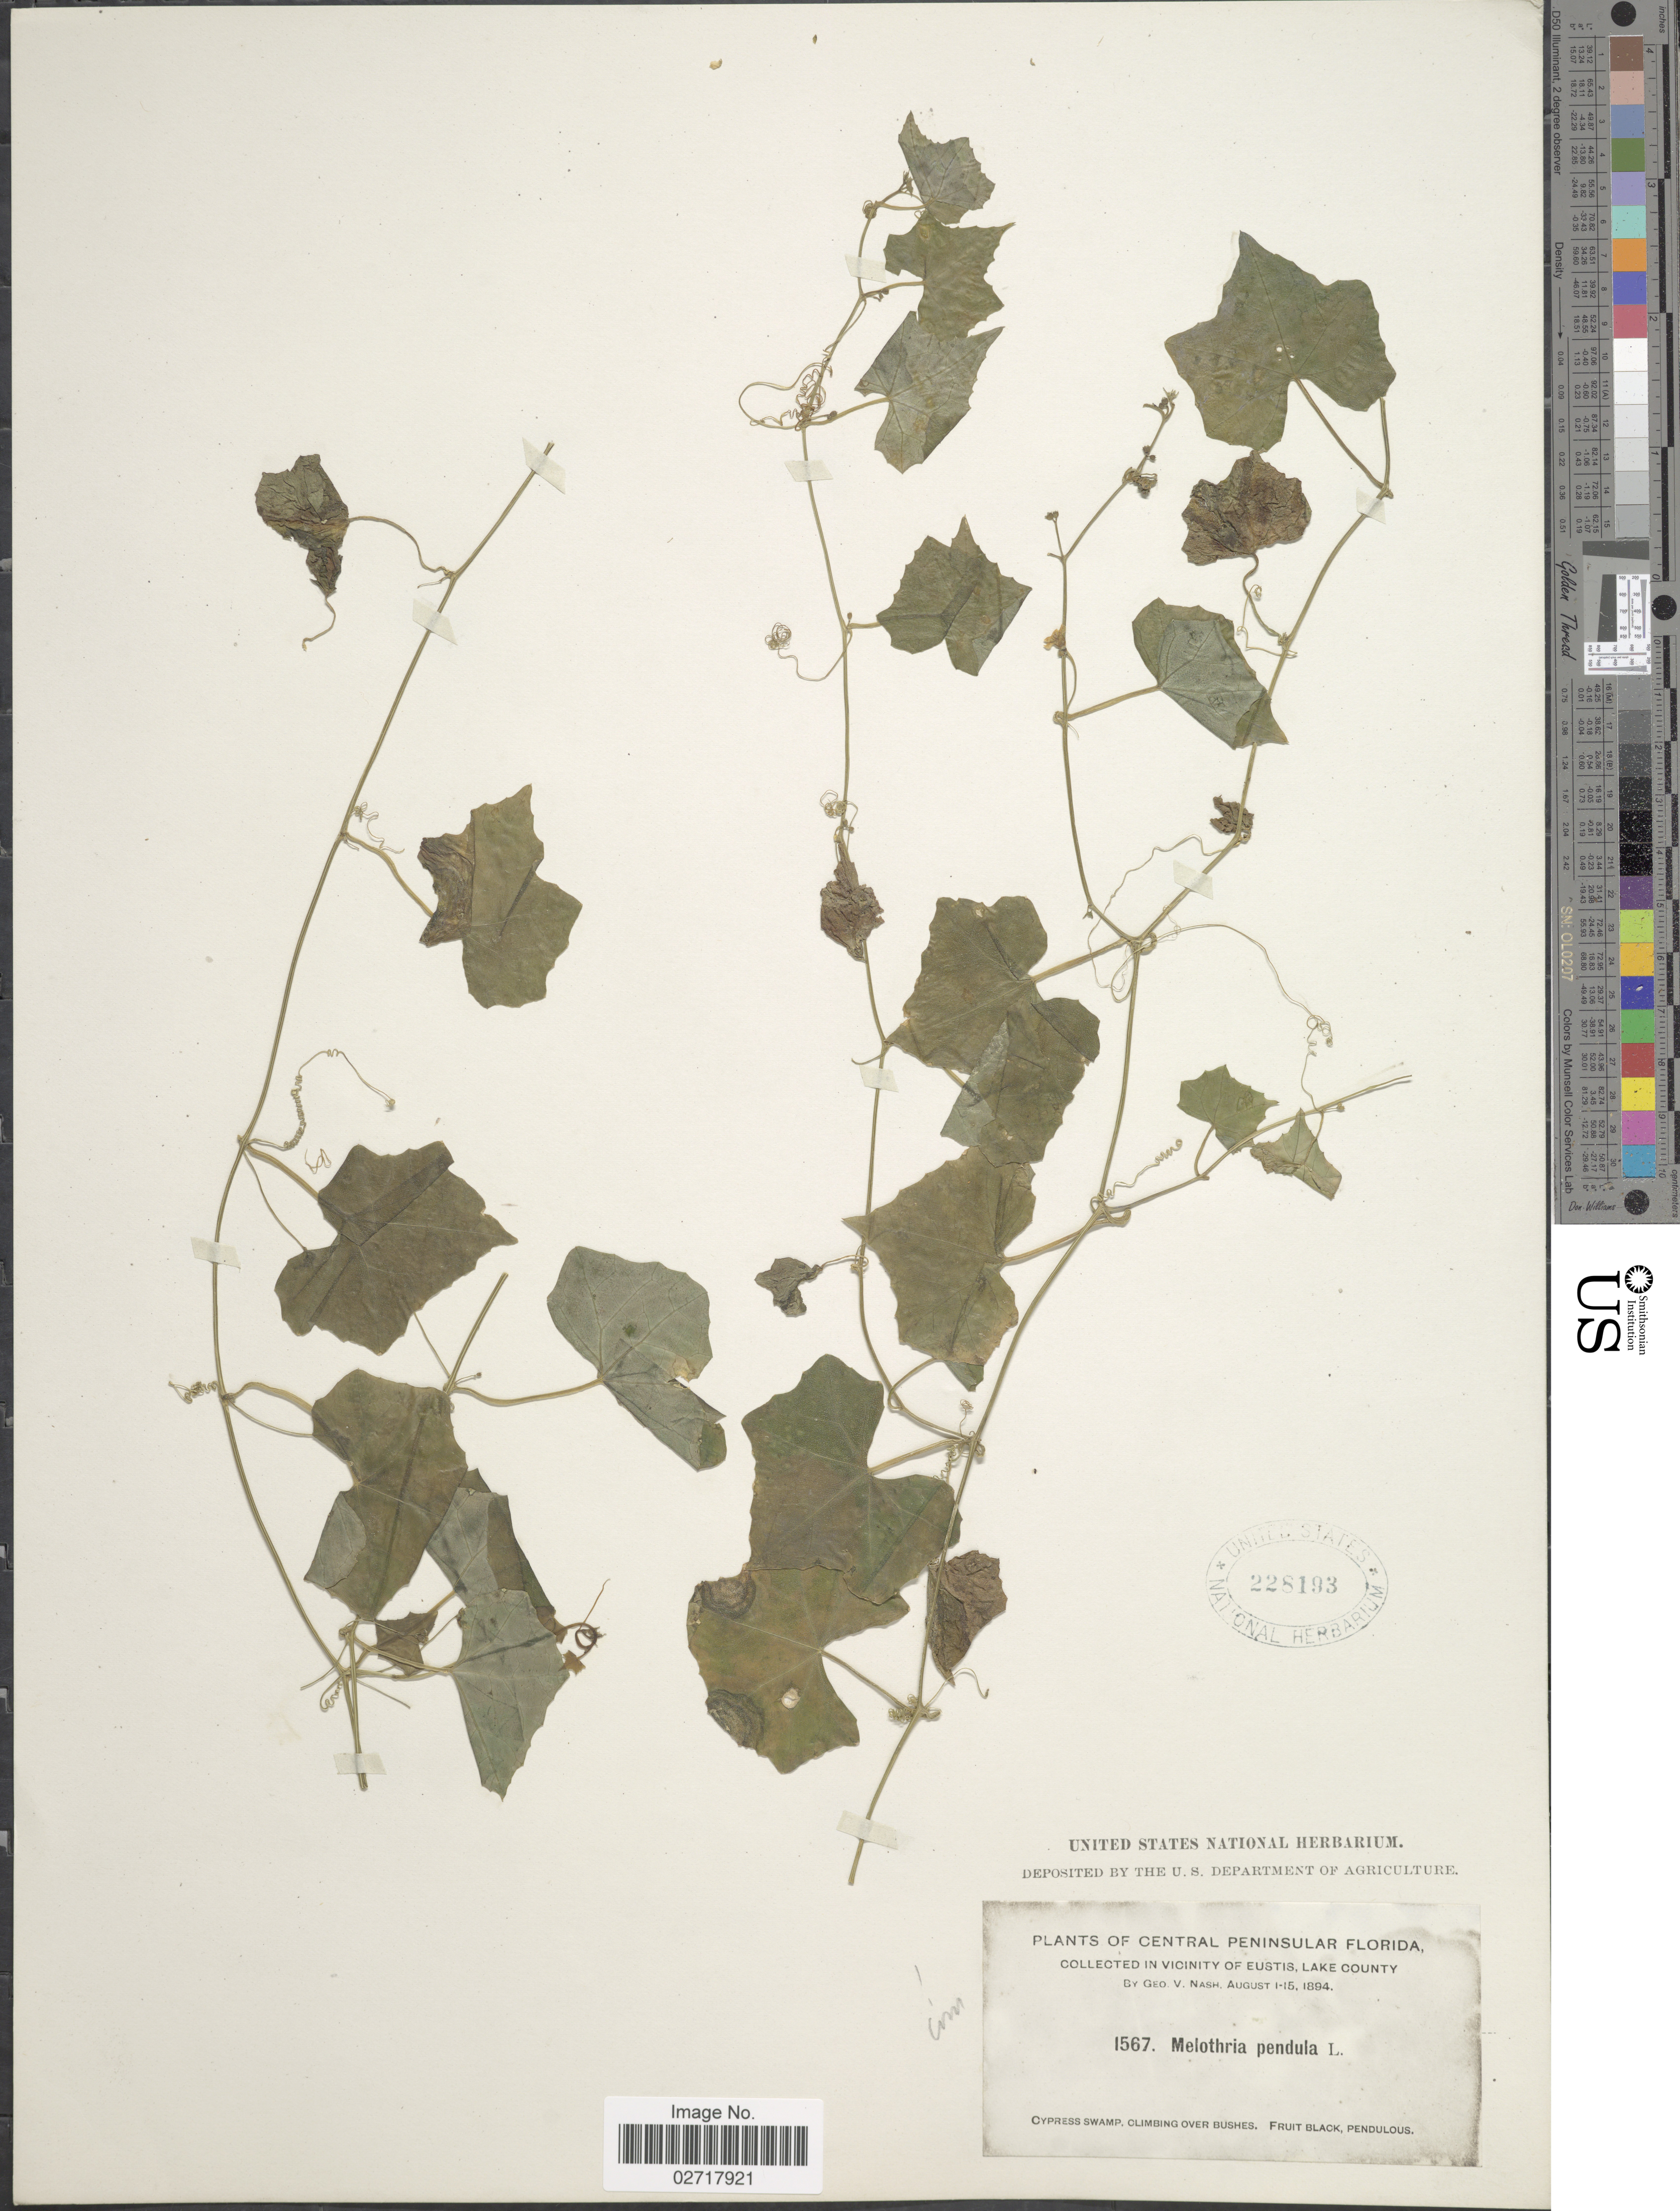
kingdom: Plantae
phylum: Tracheophyta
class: Magnoliopsida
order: Cucurbitales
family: Cucurbitaceae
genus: Melothria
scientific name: Melothria pendula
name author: L.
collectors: G. V. Nash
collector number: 1567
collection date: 1894-08-01/1894-08-15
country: United States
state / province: Florida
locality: Central Peninsular Florida. Vicinity of Eustis, Lake County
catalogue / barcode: US 228193